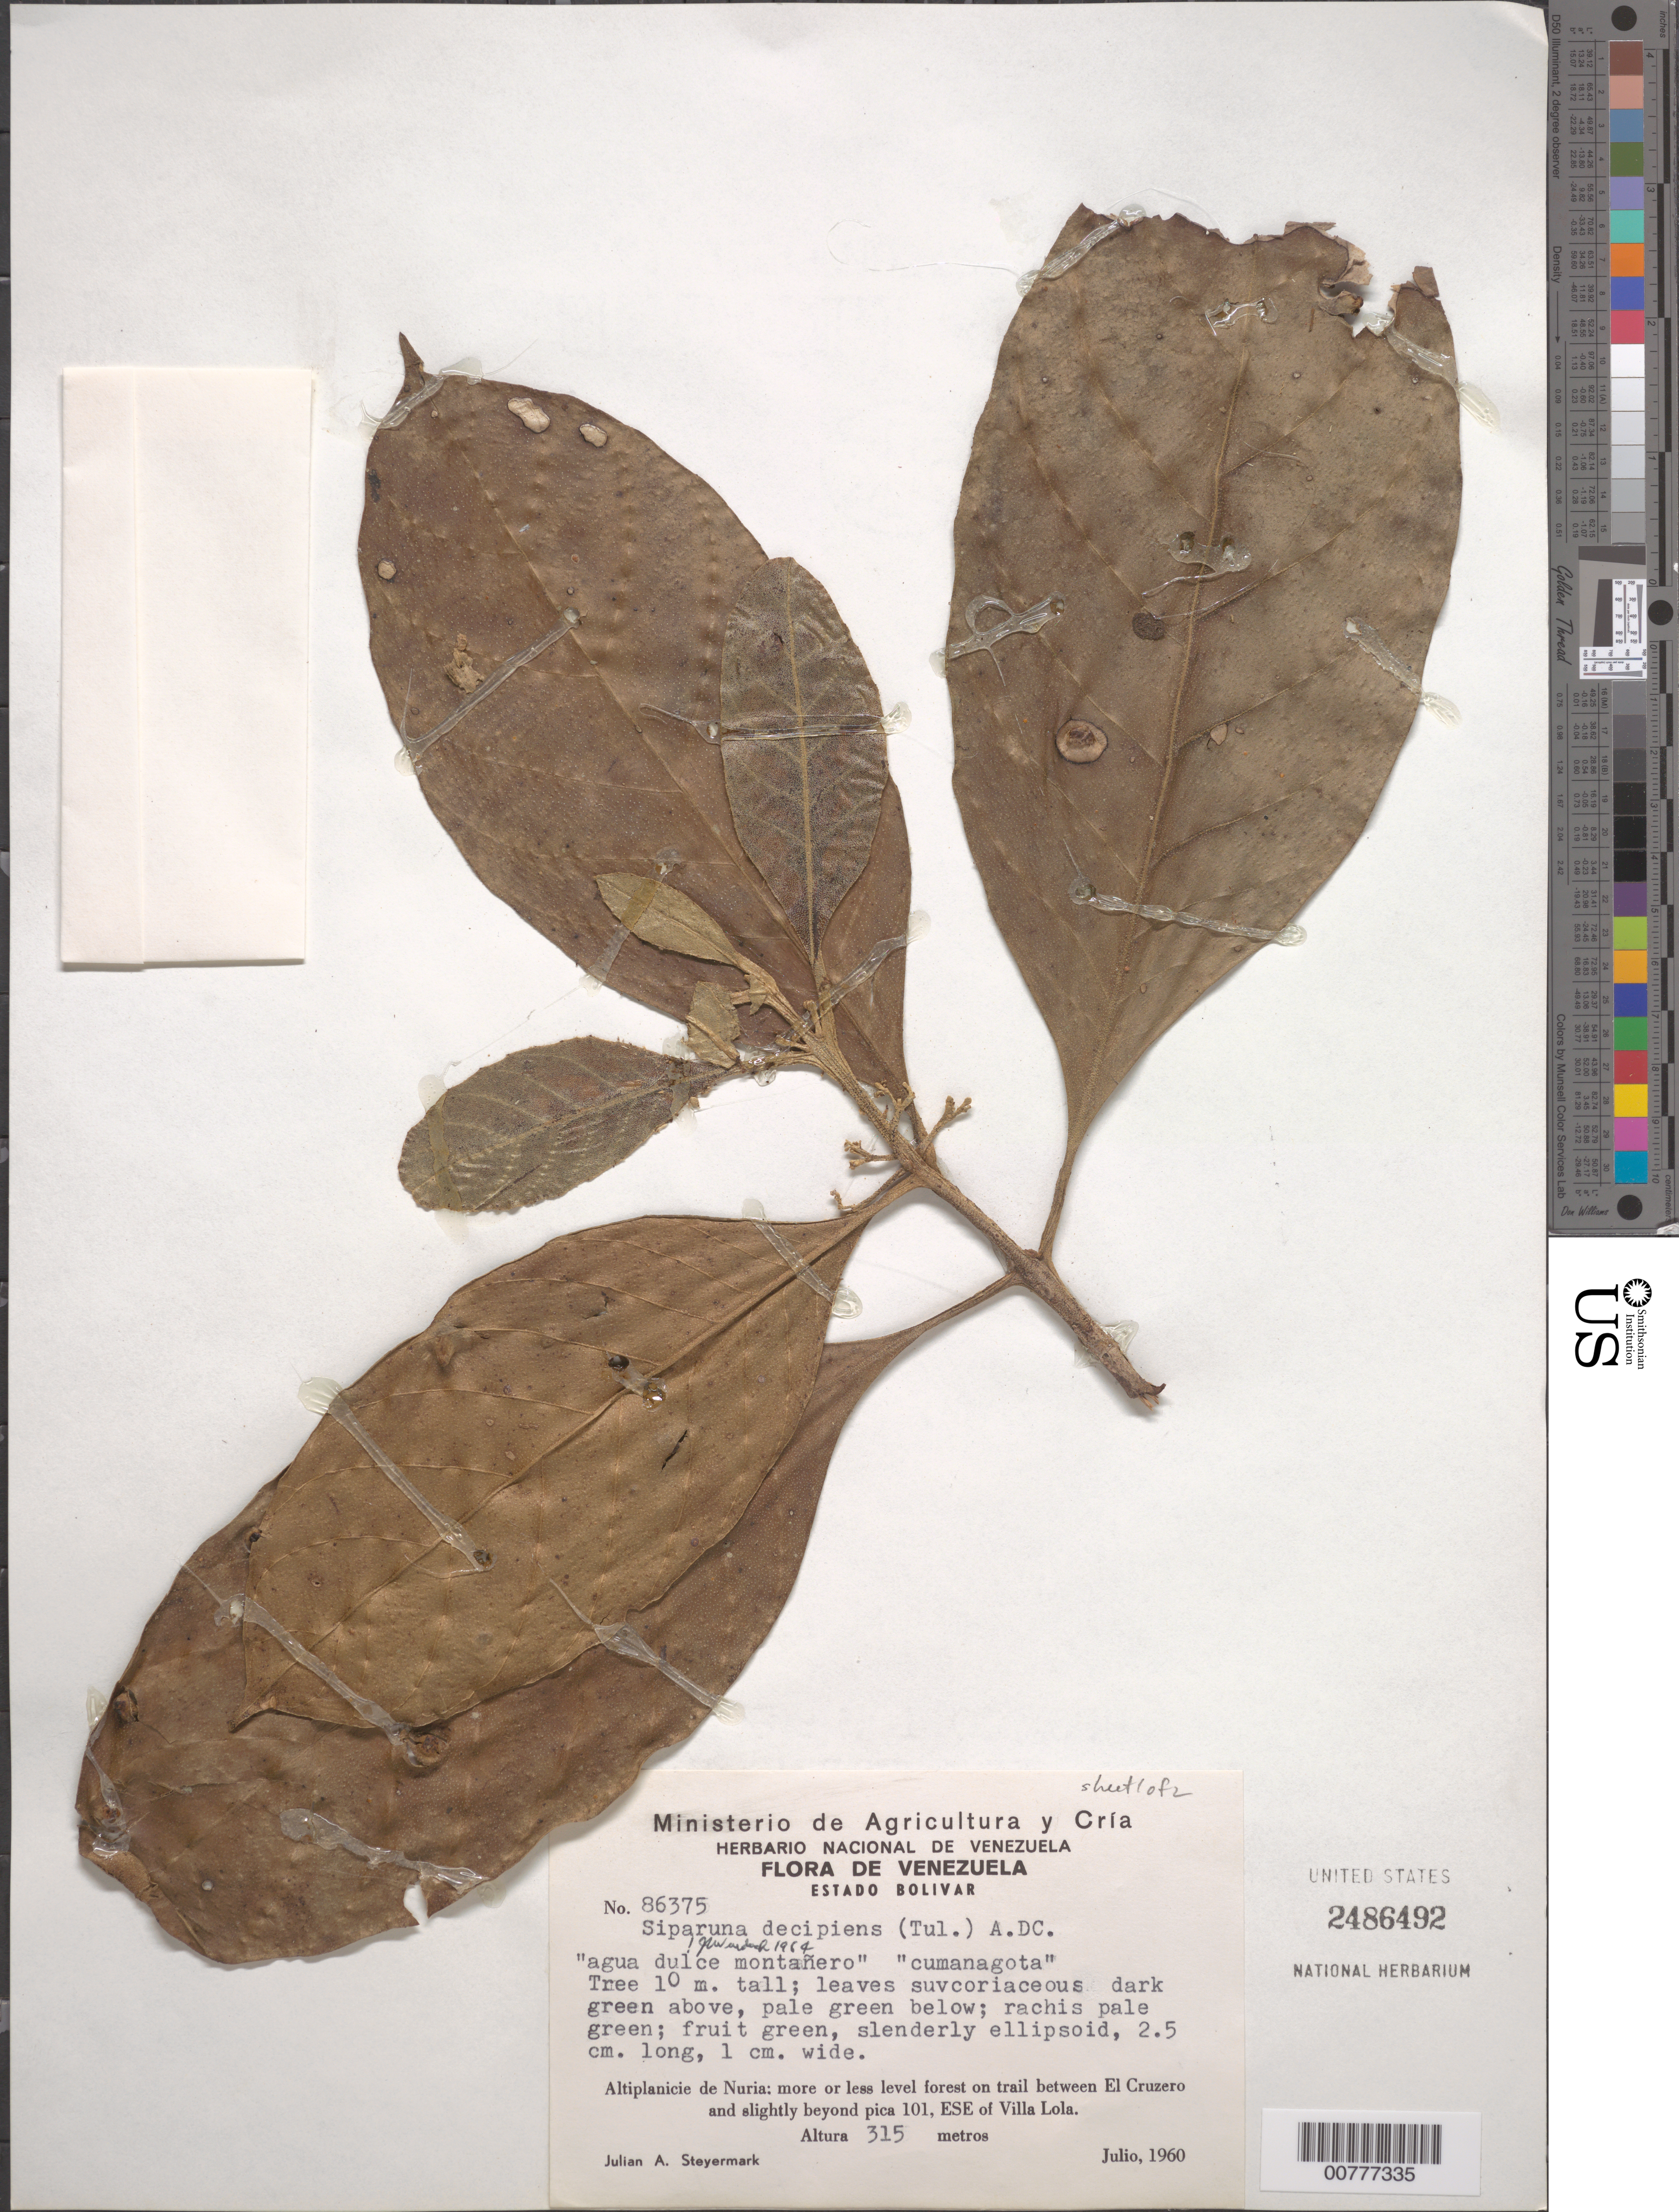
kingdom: Plantae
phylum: Tracheophyta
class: Magnoliopsida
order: Laurales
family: Siparunaceae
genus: Siparuna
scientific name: Siparuna decipiens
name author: (Tul.) A. DC.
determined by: Wurdack, John J., (US), US (UNITED STATES)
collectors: J. Steyermark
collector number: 86375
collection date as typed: Jul-60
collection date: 1960-07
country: Venezuela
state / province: Bolívar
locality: Altiplanicie de Nuria, trail between El Cruzero and pk 101, ESE of Villa Lola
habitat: More or less level forest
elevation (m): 315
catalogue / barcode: US 2486492